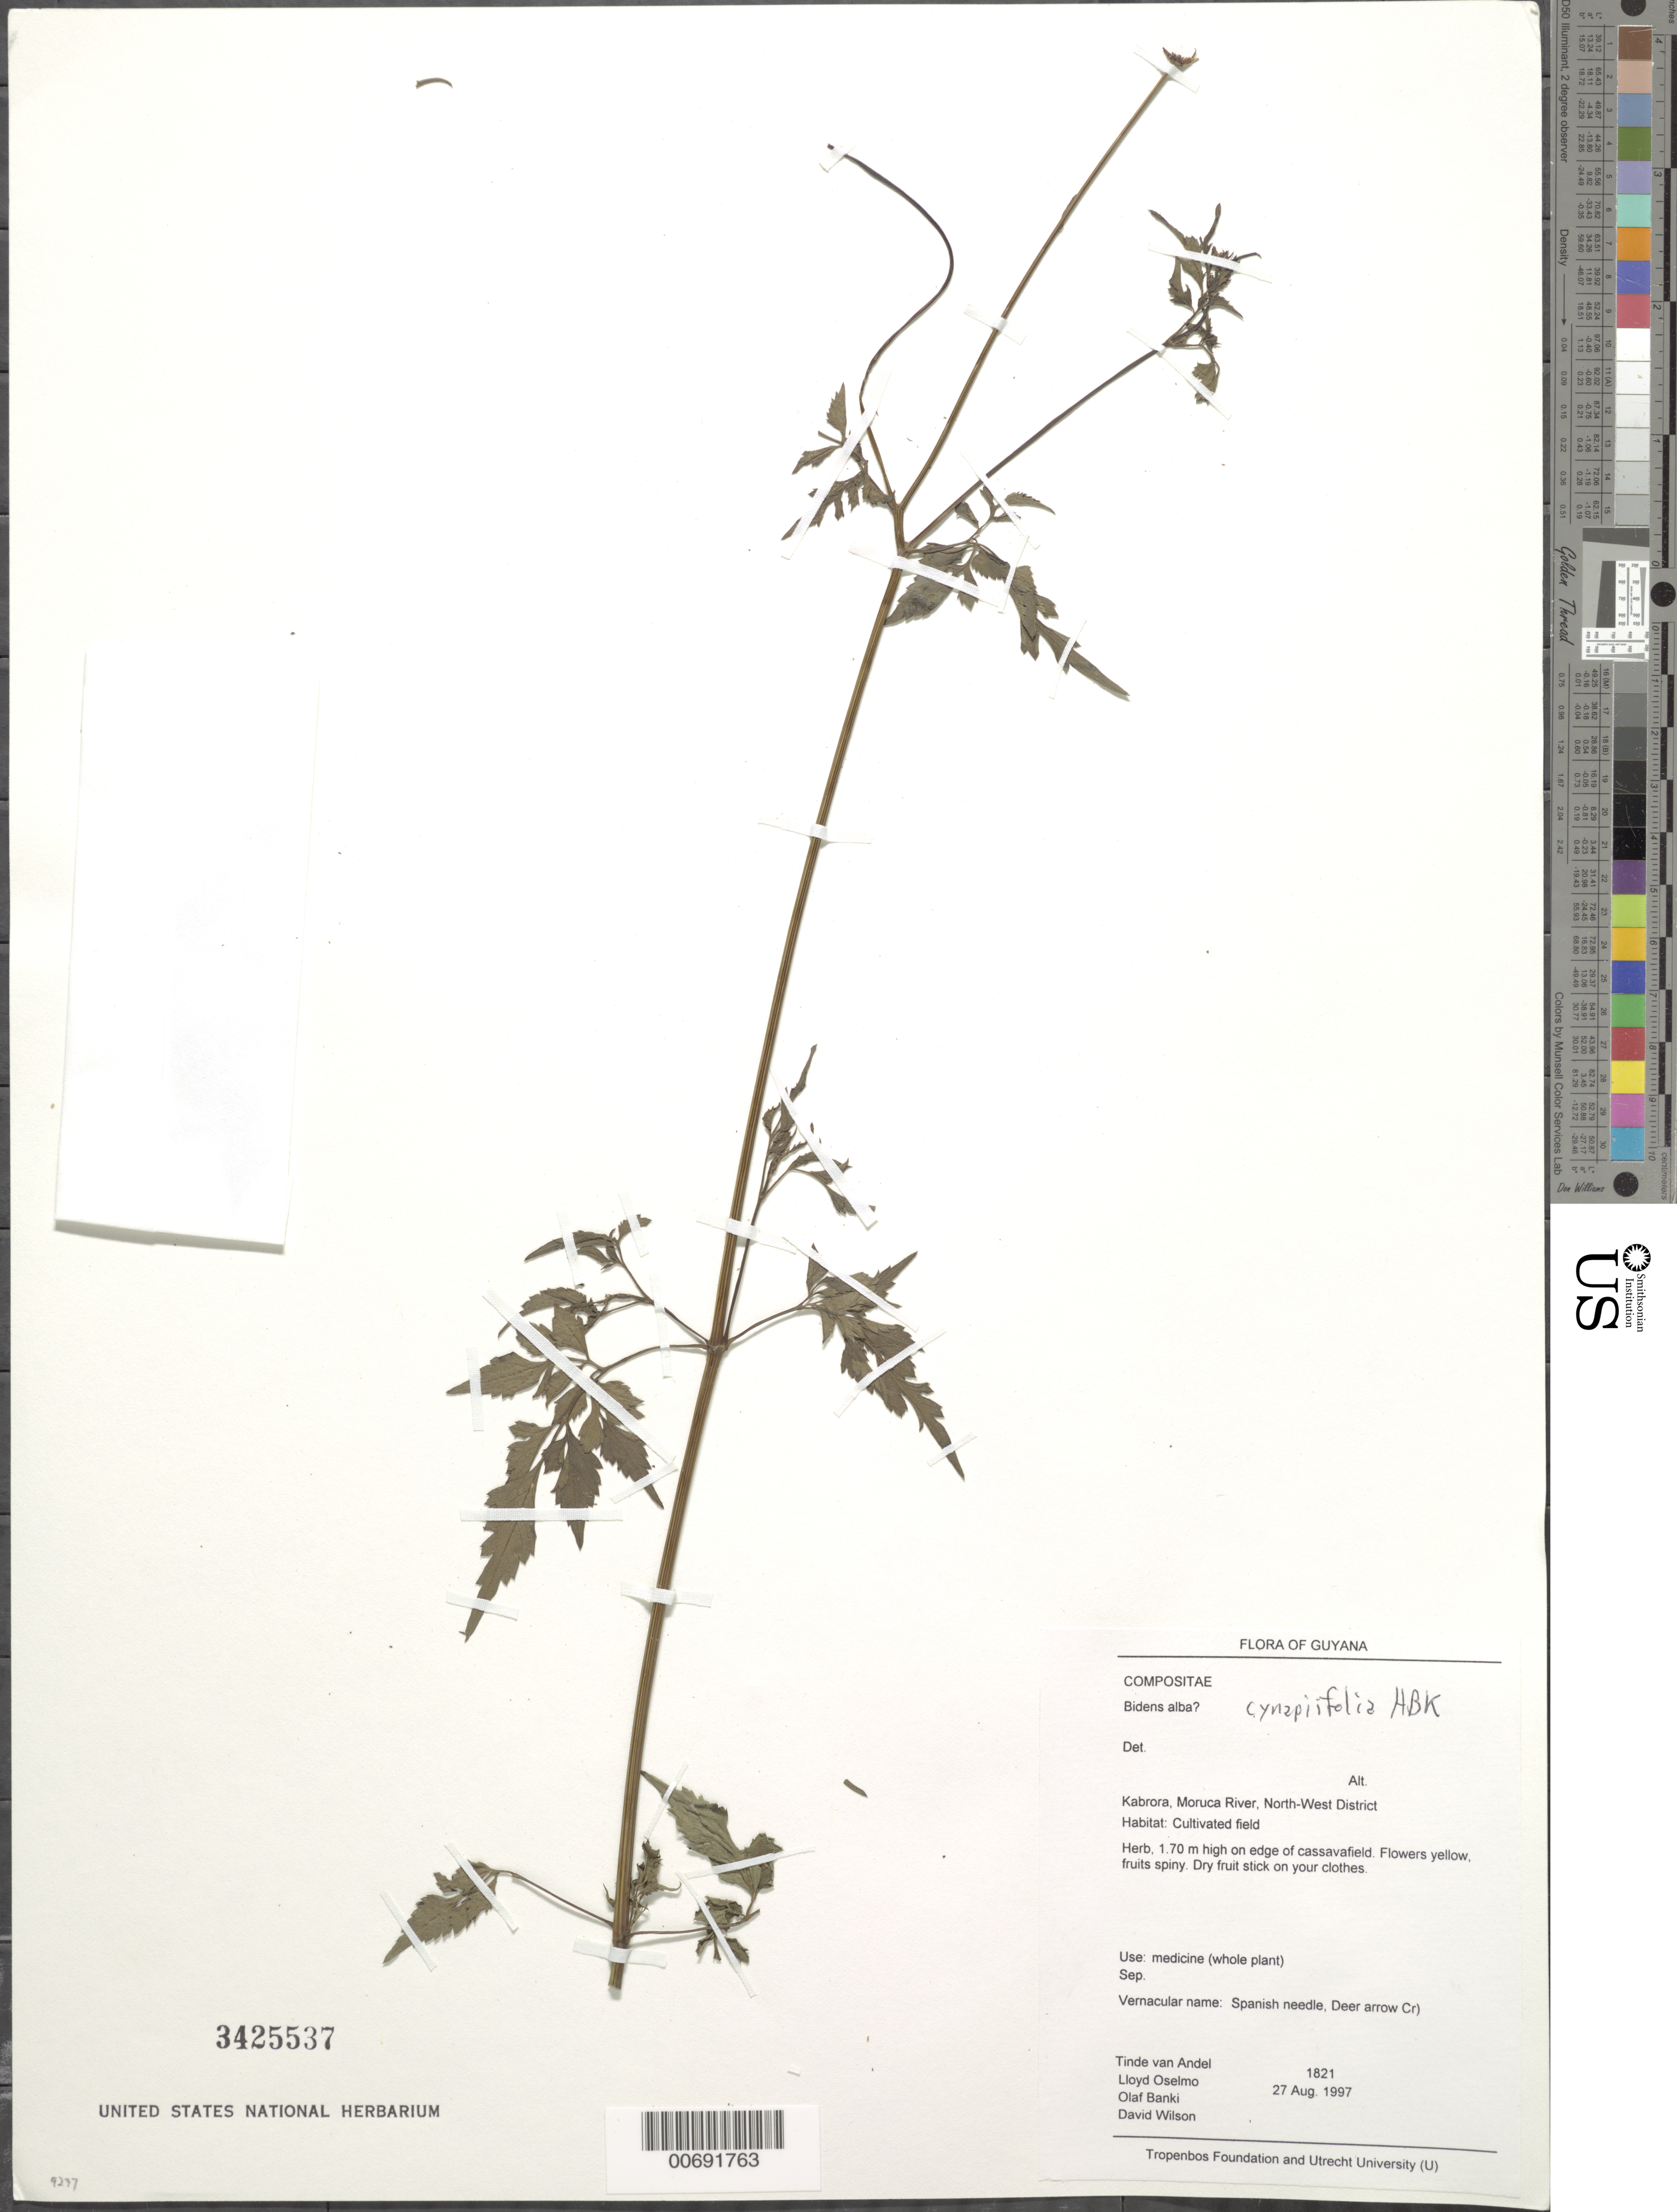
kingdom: Plantae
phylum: Tracheophyta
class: Magnoliopsida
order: Asterales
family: Asteraceae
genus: Bidens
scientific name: Bidens cynapiifolia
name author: Kunth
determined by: Robinson, Harold E., (US)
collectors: T. R. van Andel, L. Oselmo, O. Bánki & D. Wilson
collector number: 1821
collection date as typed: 27-Aug-97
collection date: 1997-08-27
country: Guyana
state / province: Barima-Waini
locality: Kabrora, Moruca River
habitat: Edge of cassava field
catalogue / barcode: US 3425537